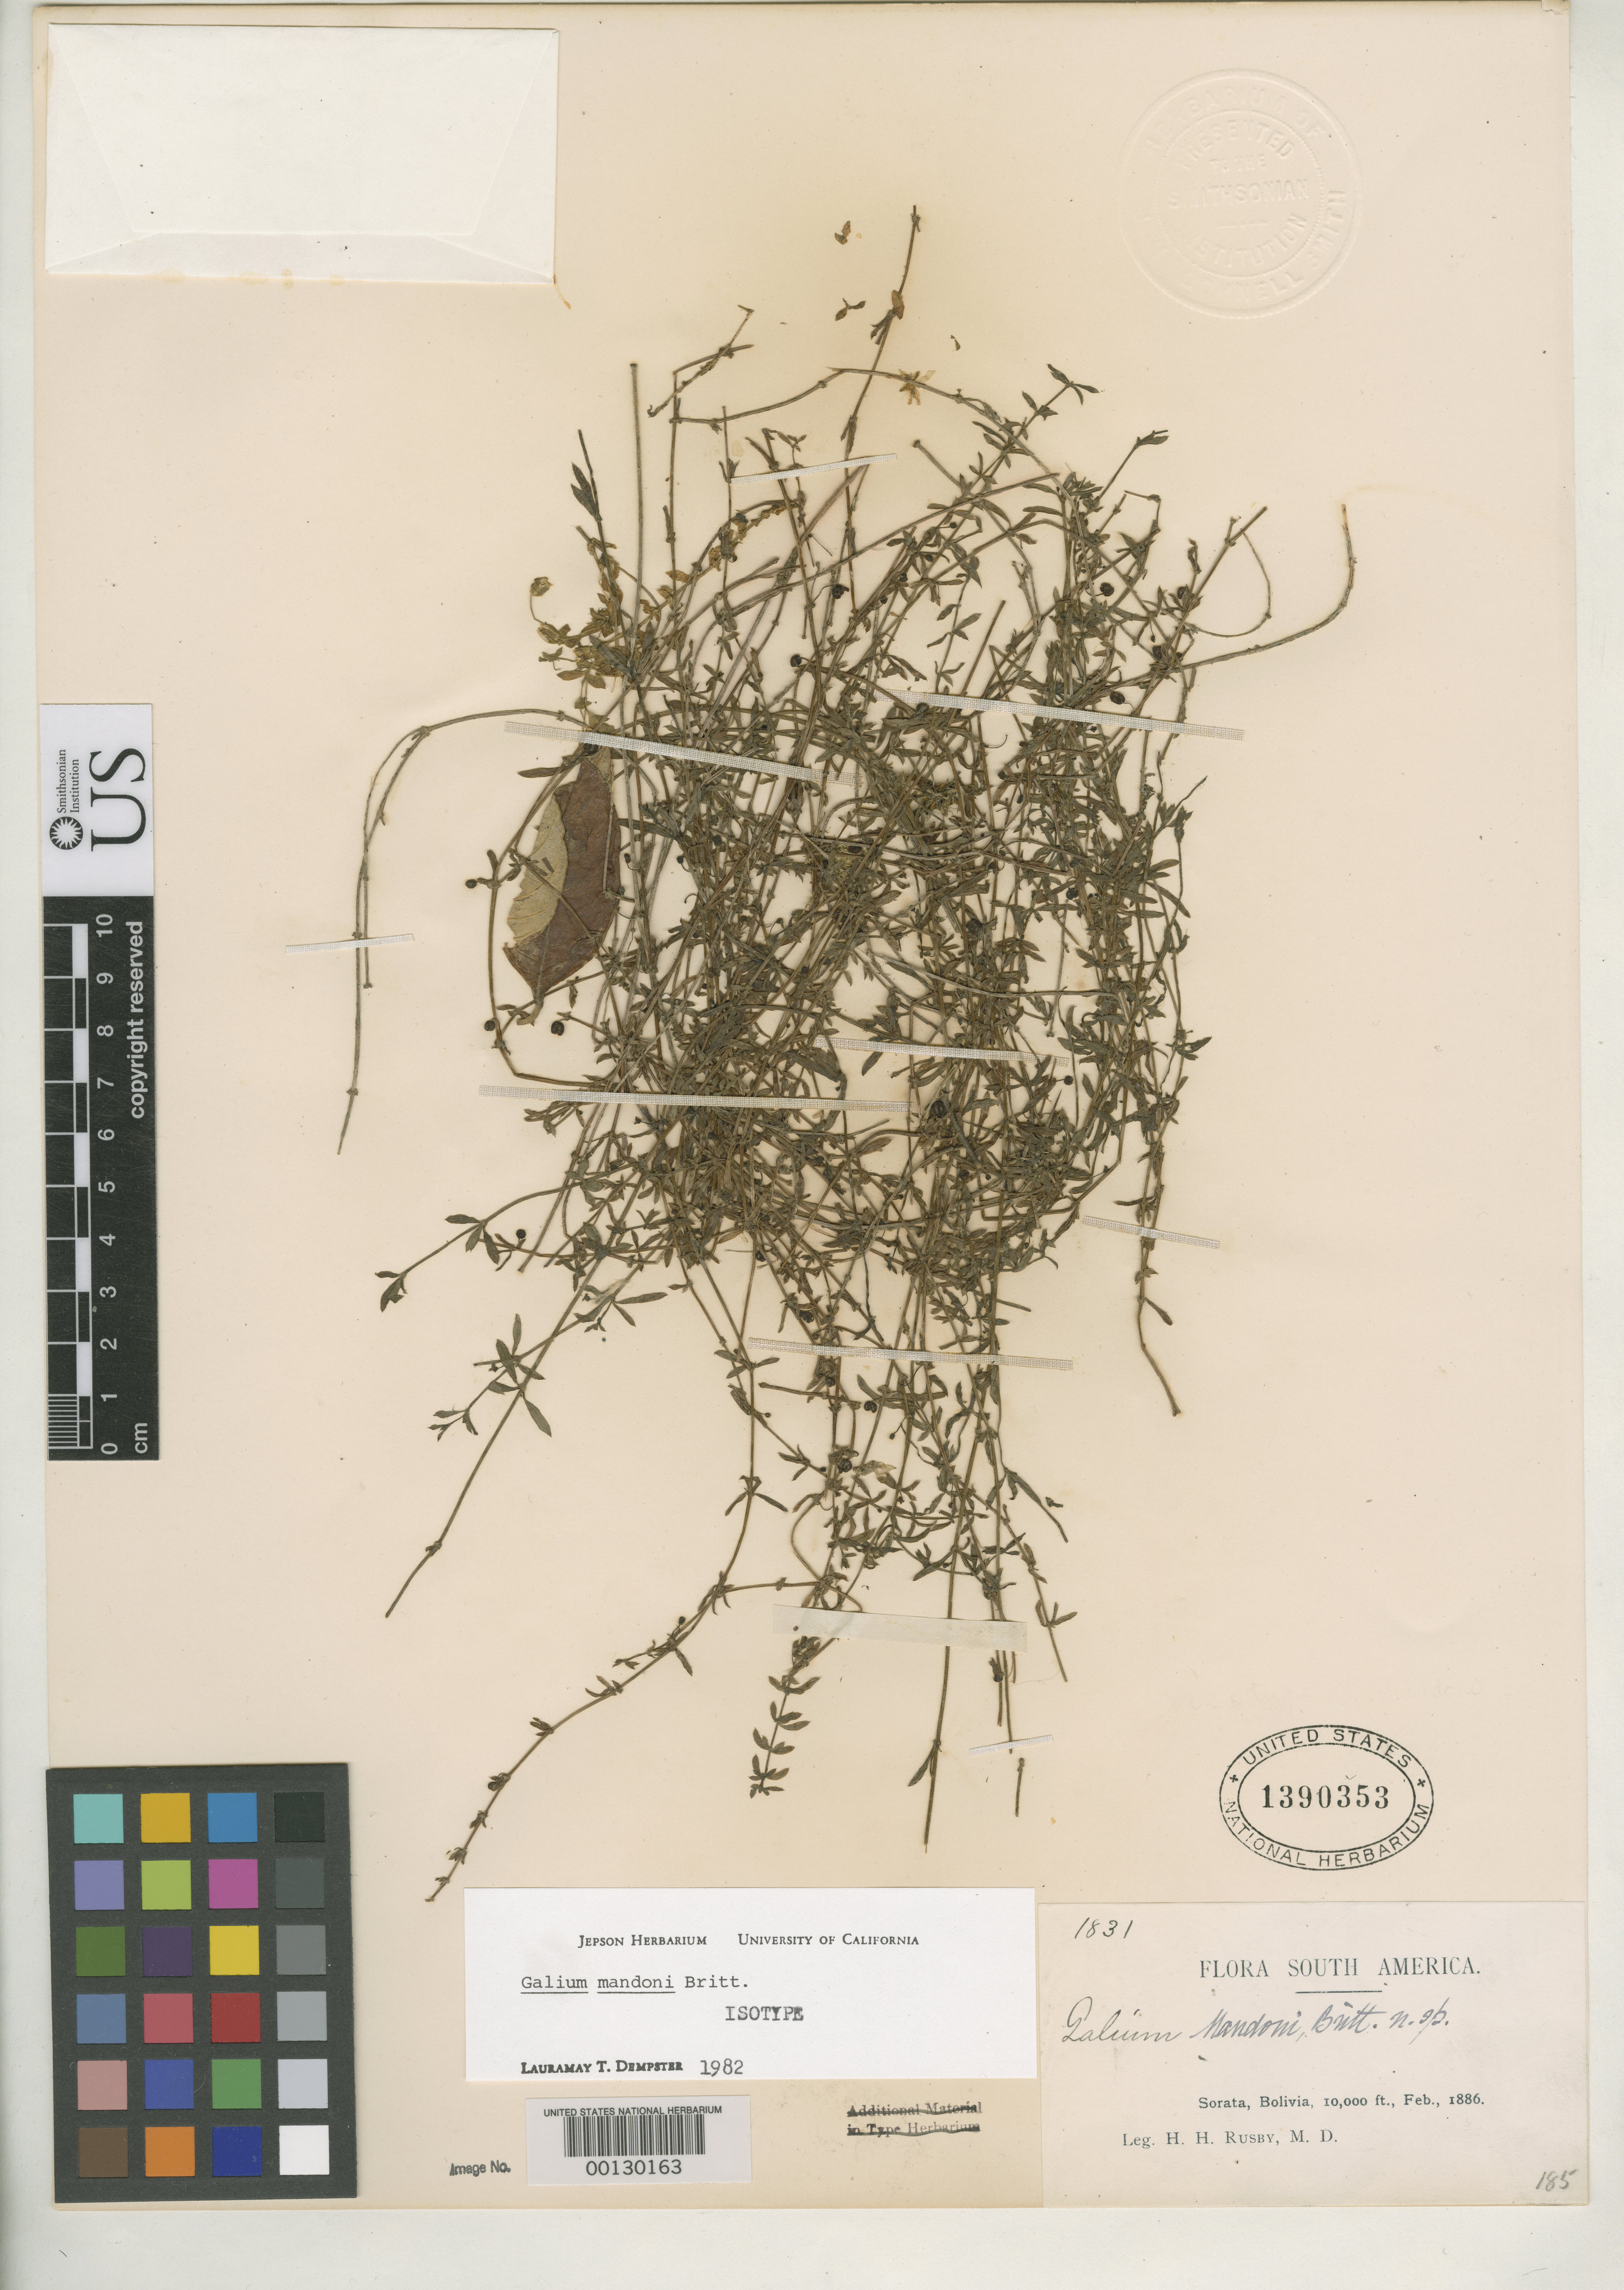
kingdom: Plantae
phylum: Tracheophyta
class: Magnoliopsida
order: Gentianales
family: Rubiaceae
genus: Galium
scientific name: Galium mandonii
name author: Britton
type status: Isosyntype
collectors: H. H. Rusby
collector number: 1831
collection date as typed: Feb. 1886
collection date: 1886-02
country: Bolivia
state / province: La Páz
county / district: Larecaja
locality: Sorata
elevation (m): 3048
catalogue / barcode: US 1390353